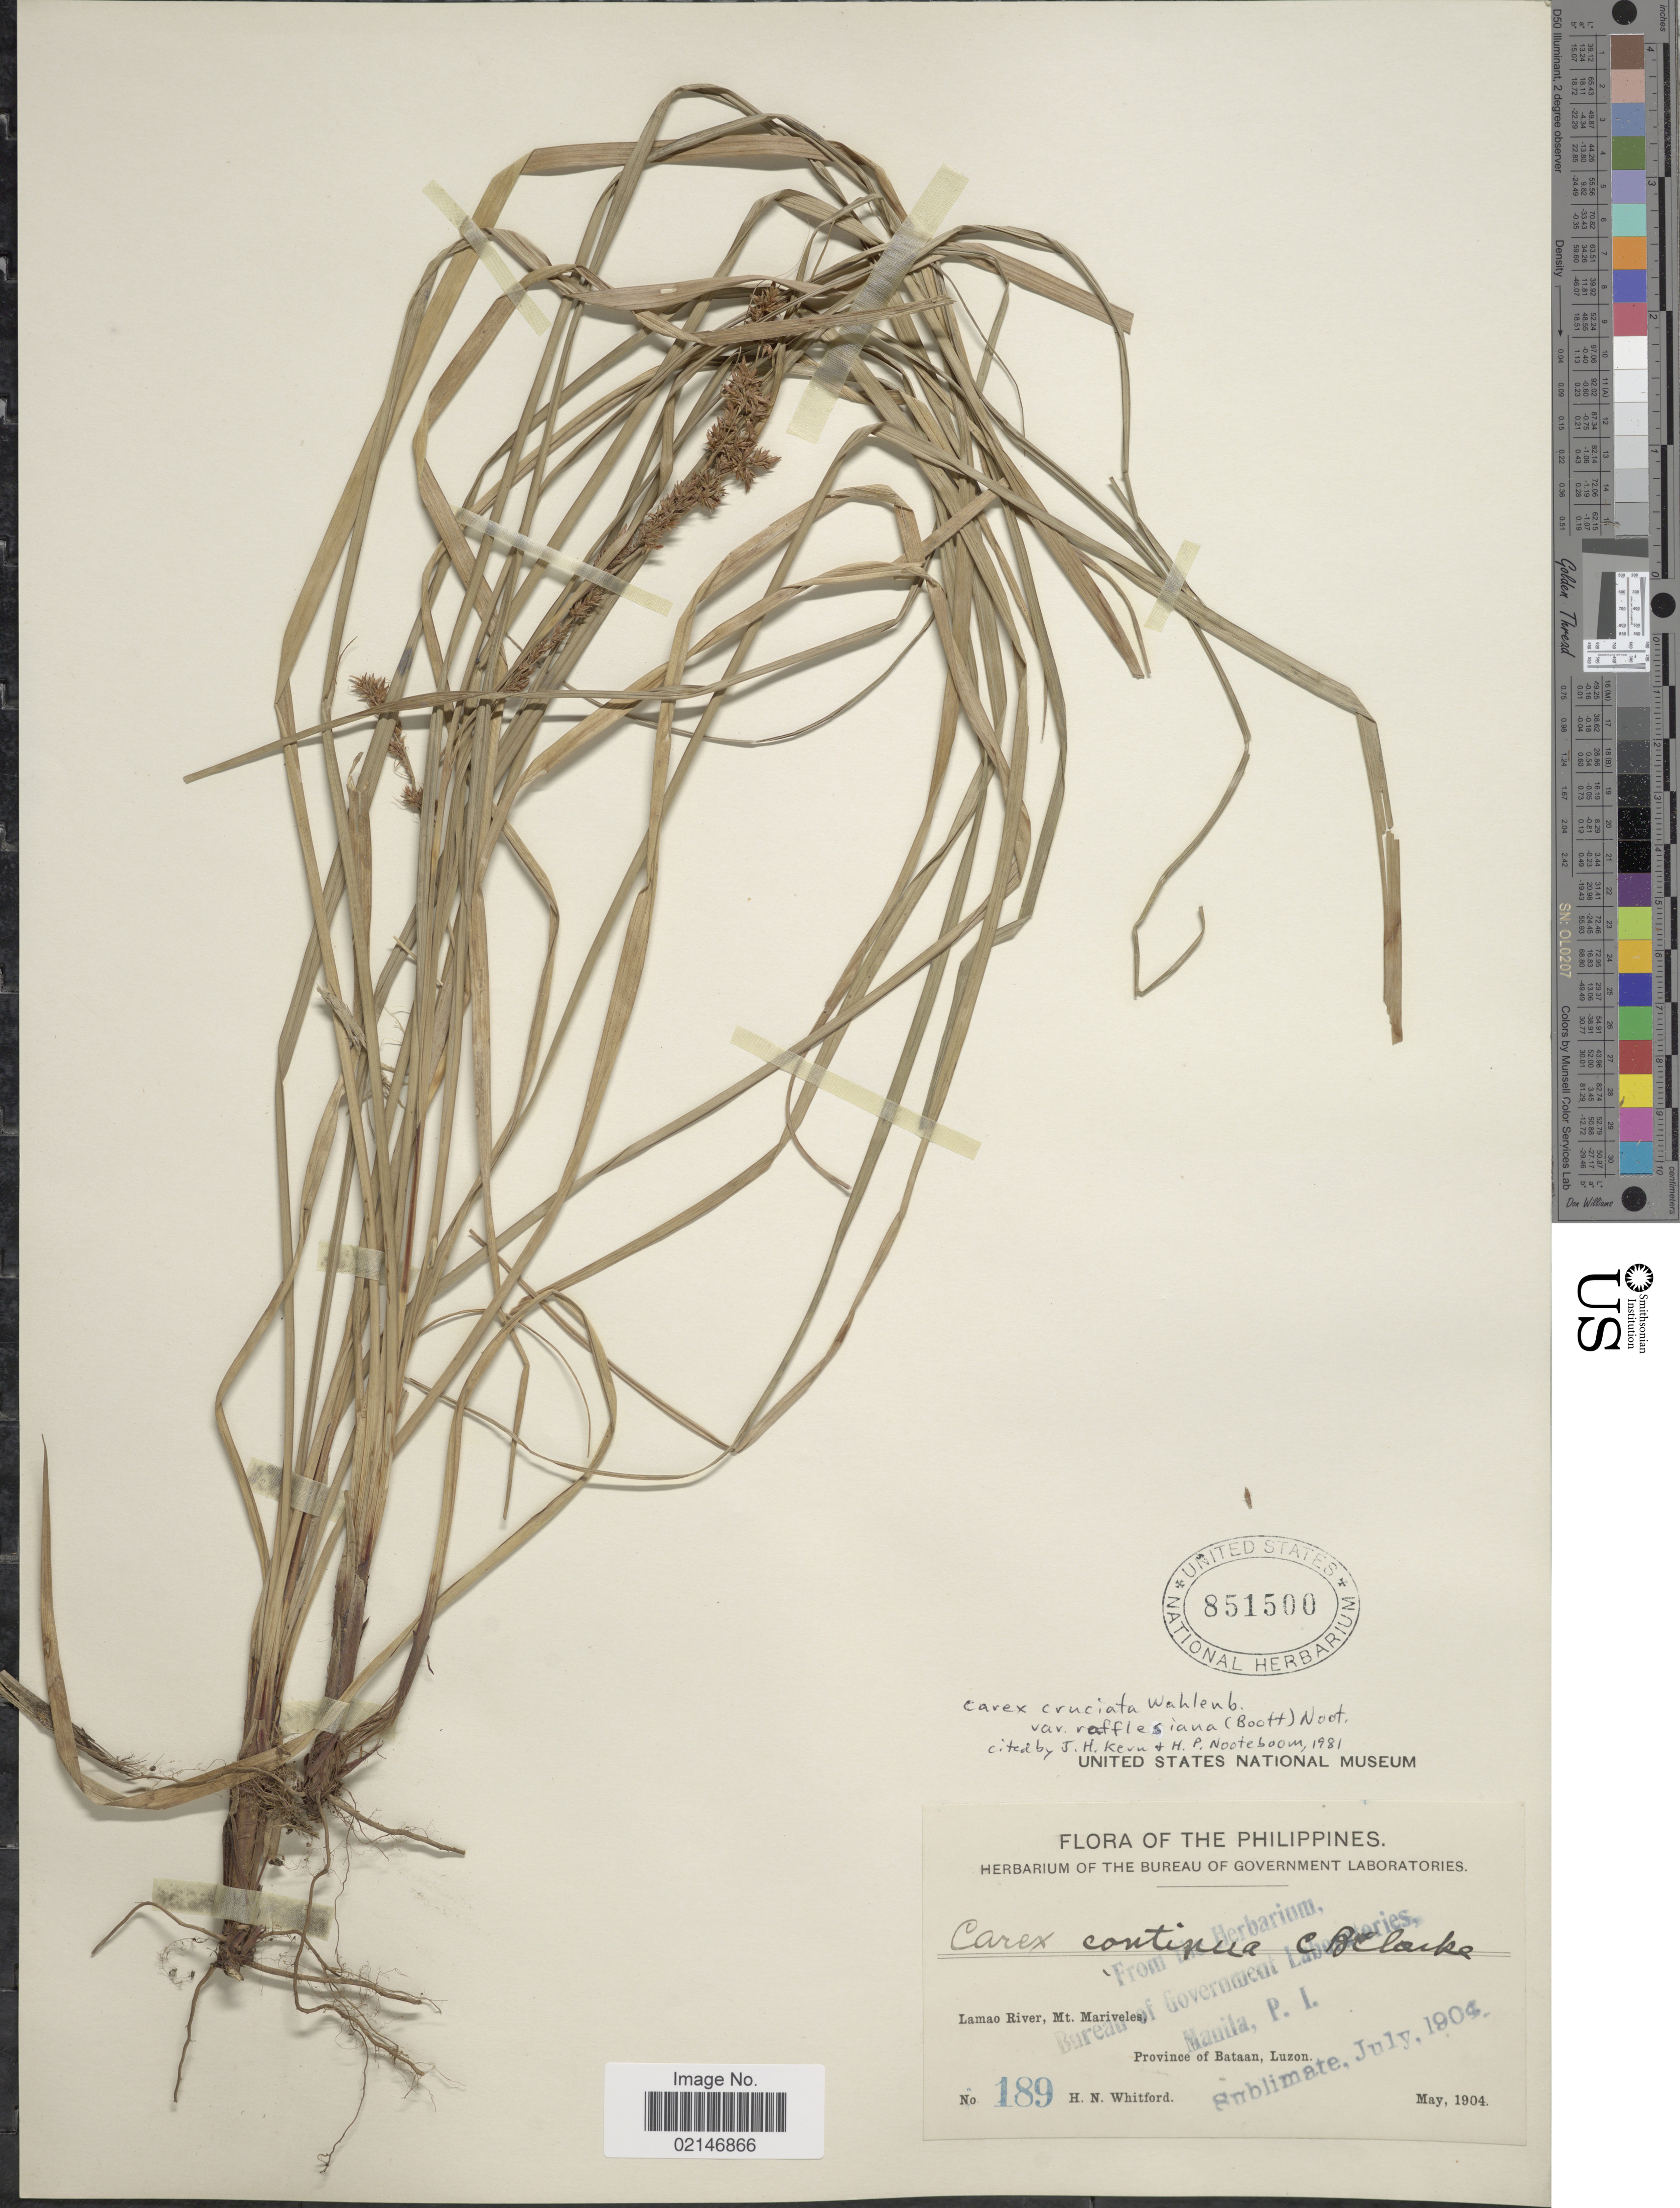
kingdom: Plantae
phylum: Tracheophyta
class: Liliopsida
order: Poales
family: Cyperaceae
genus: Carex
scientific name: Carex rafflesiana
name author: Boott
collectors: H. N. Whitford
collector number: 189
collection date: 1904-05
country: Philippines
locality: Lamao River, Mt. Mariveles, Province of Bataan, Luzon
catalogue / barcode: US 851500